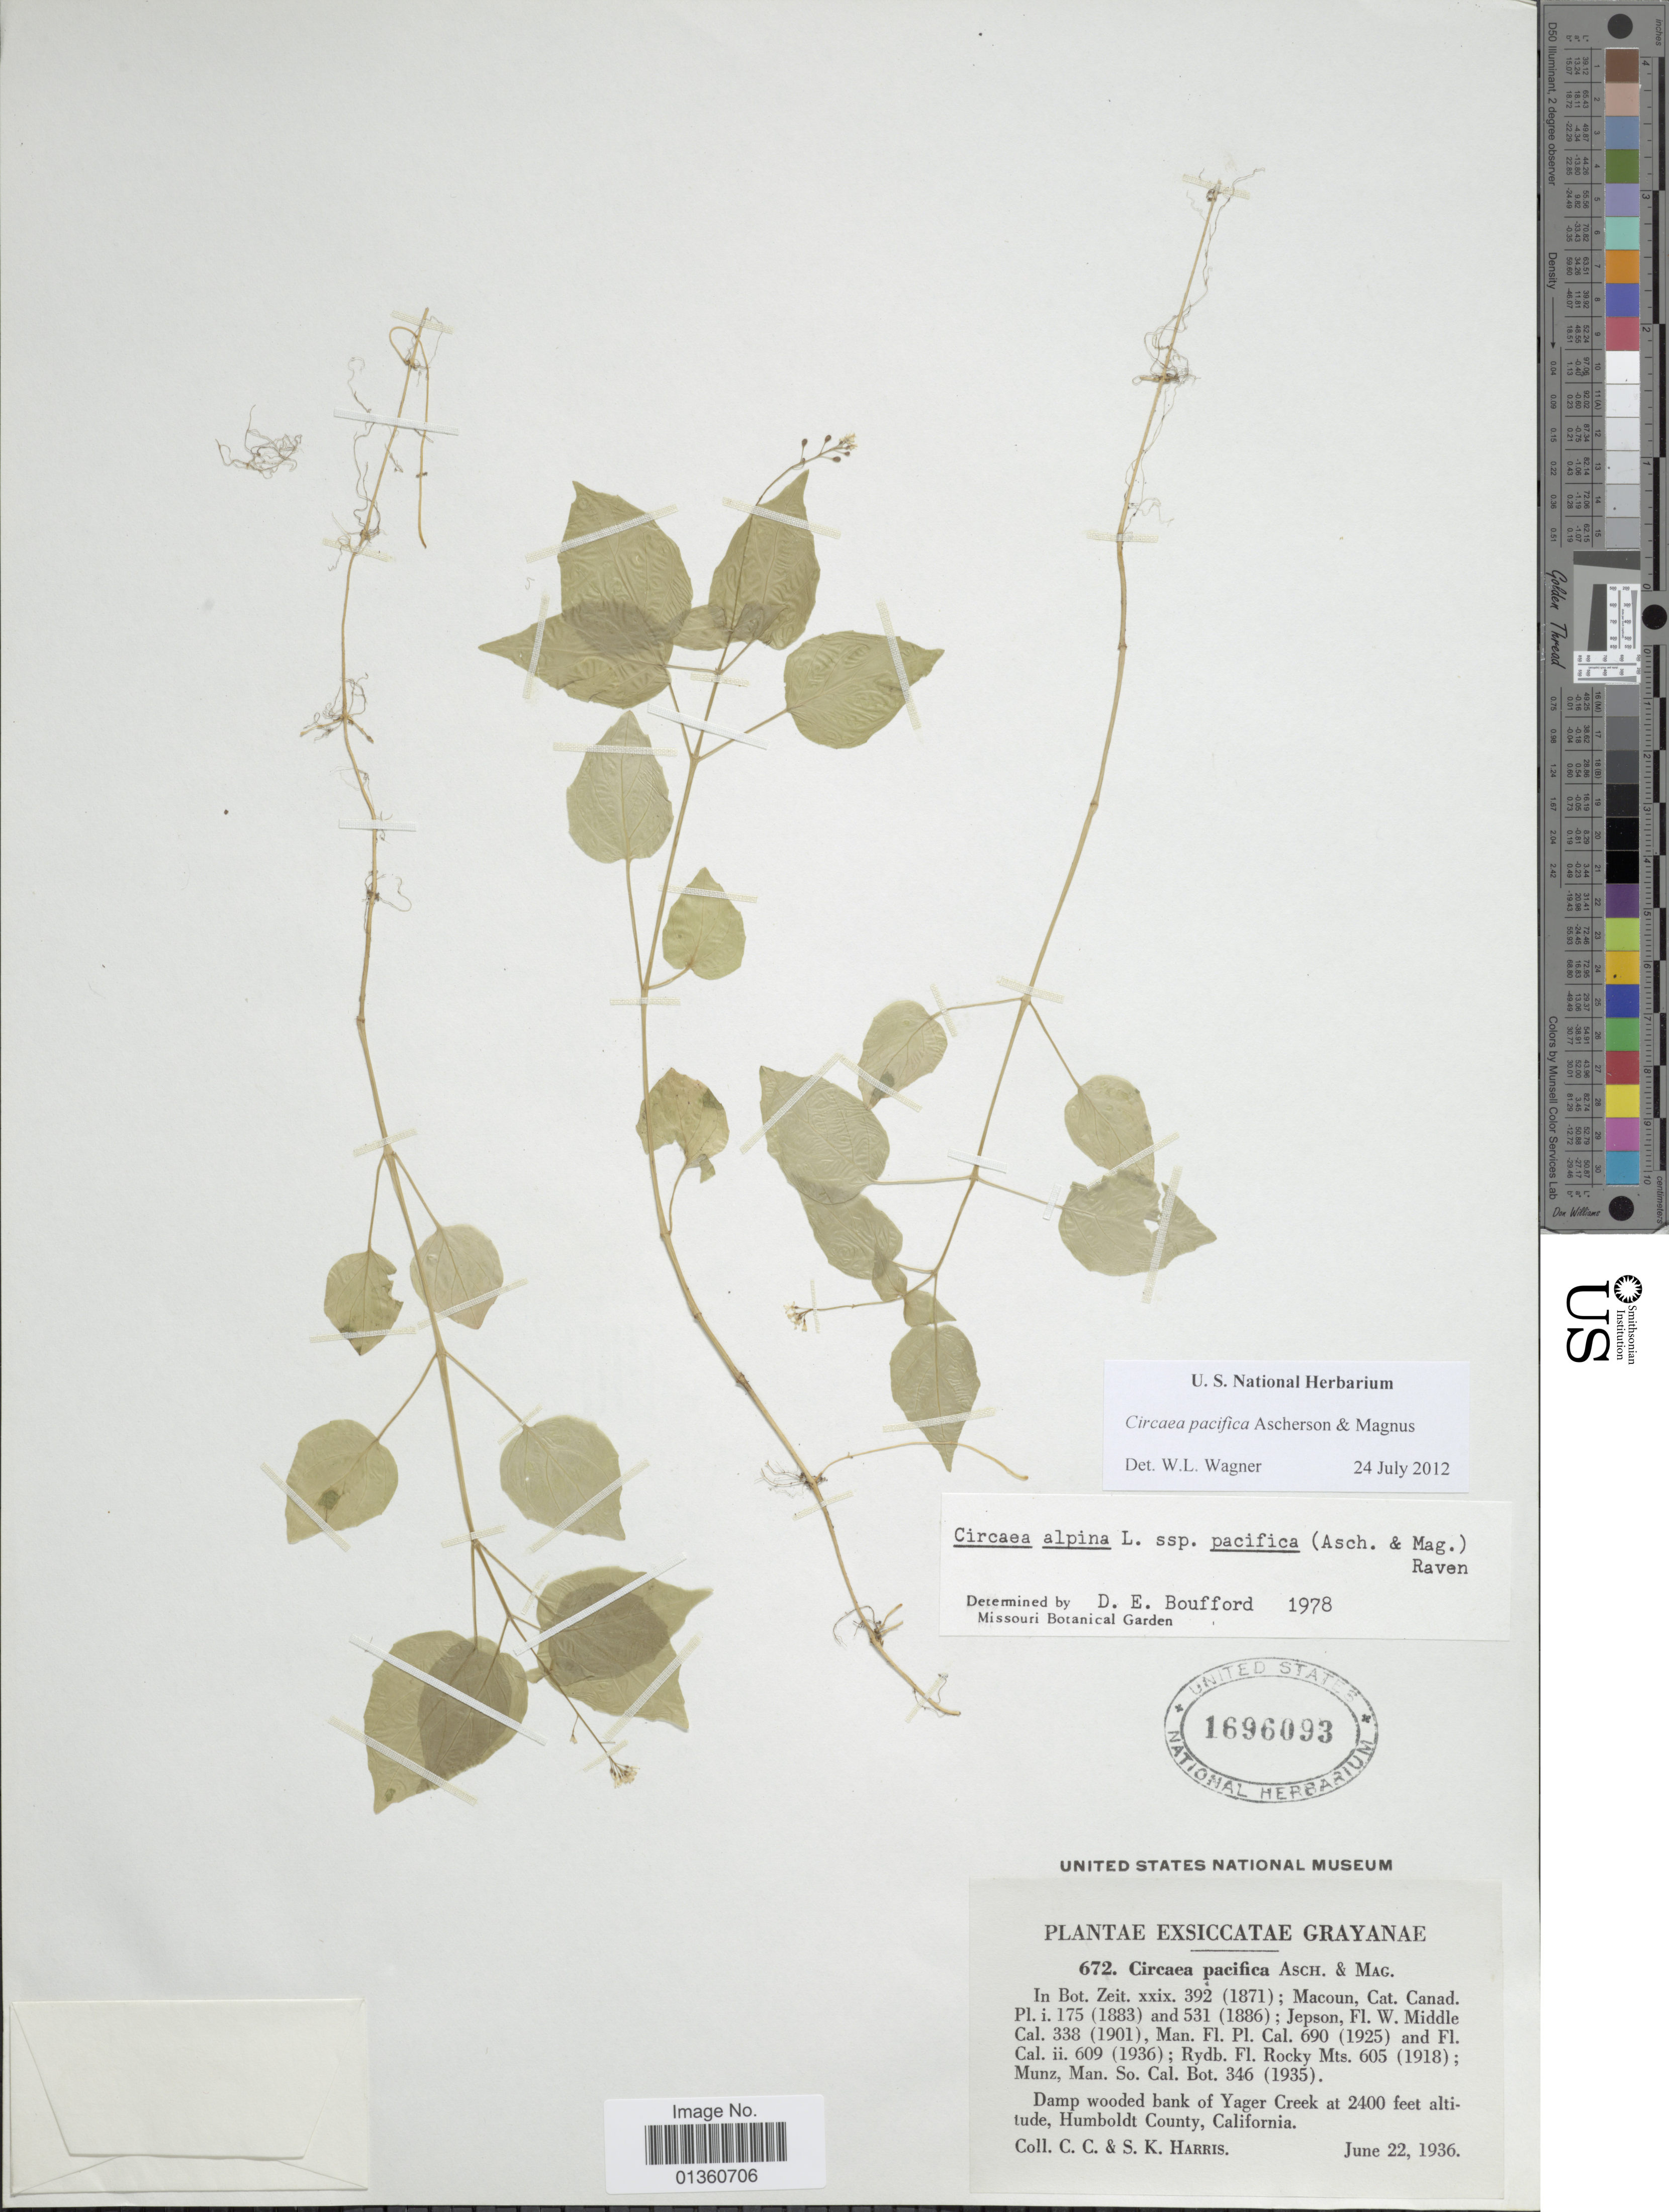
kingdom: Plantae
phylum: Tracheophyta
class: Magnoliopsida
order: Myrtales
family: Onagraceae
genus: Circaea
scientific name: Circaea pacifica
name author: Asch. & Magnus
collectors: C. C. Harris & S. K. Harris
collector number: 672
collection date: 1936-06-22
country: United States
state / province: California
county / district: Humboldt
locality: Damp wooded bank o0f Yager Creek, Humboldt County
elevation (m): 732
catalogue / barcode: US 1696093